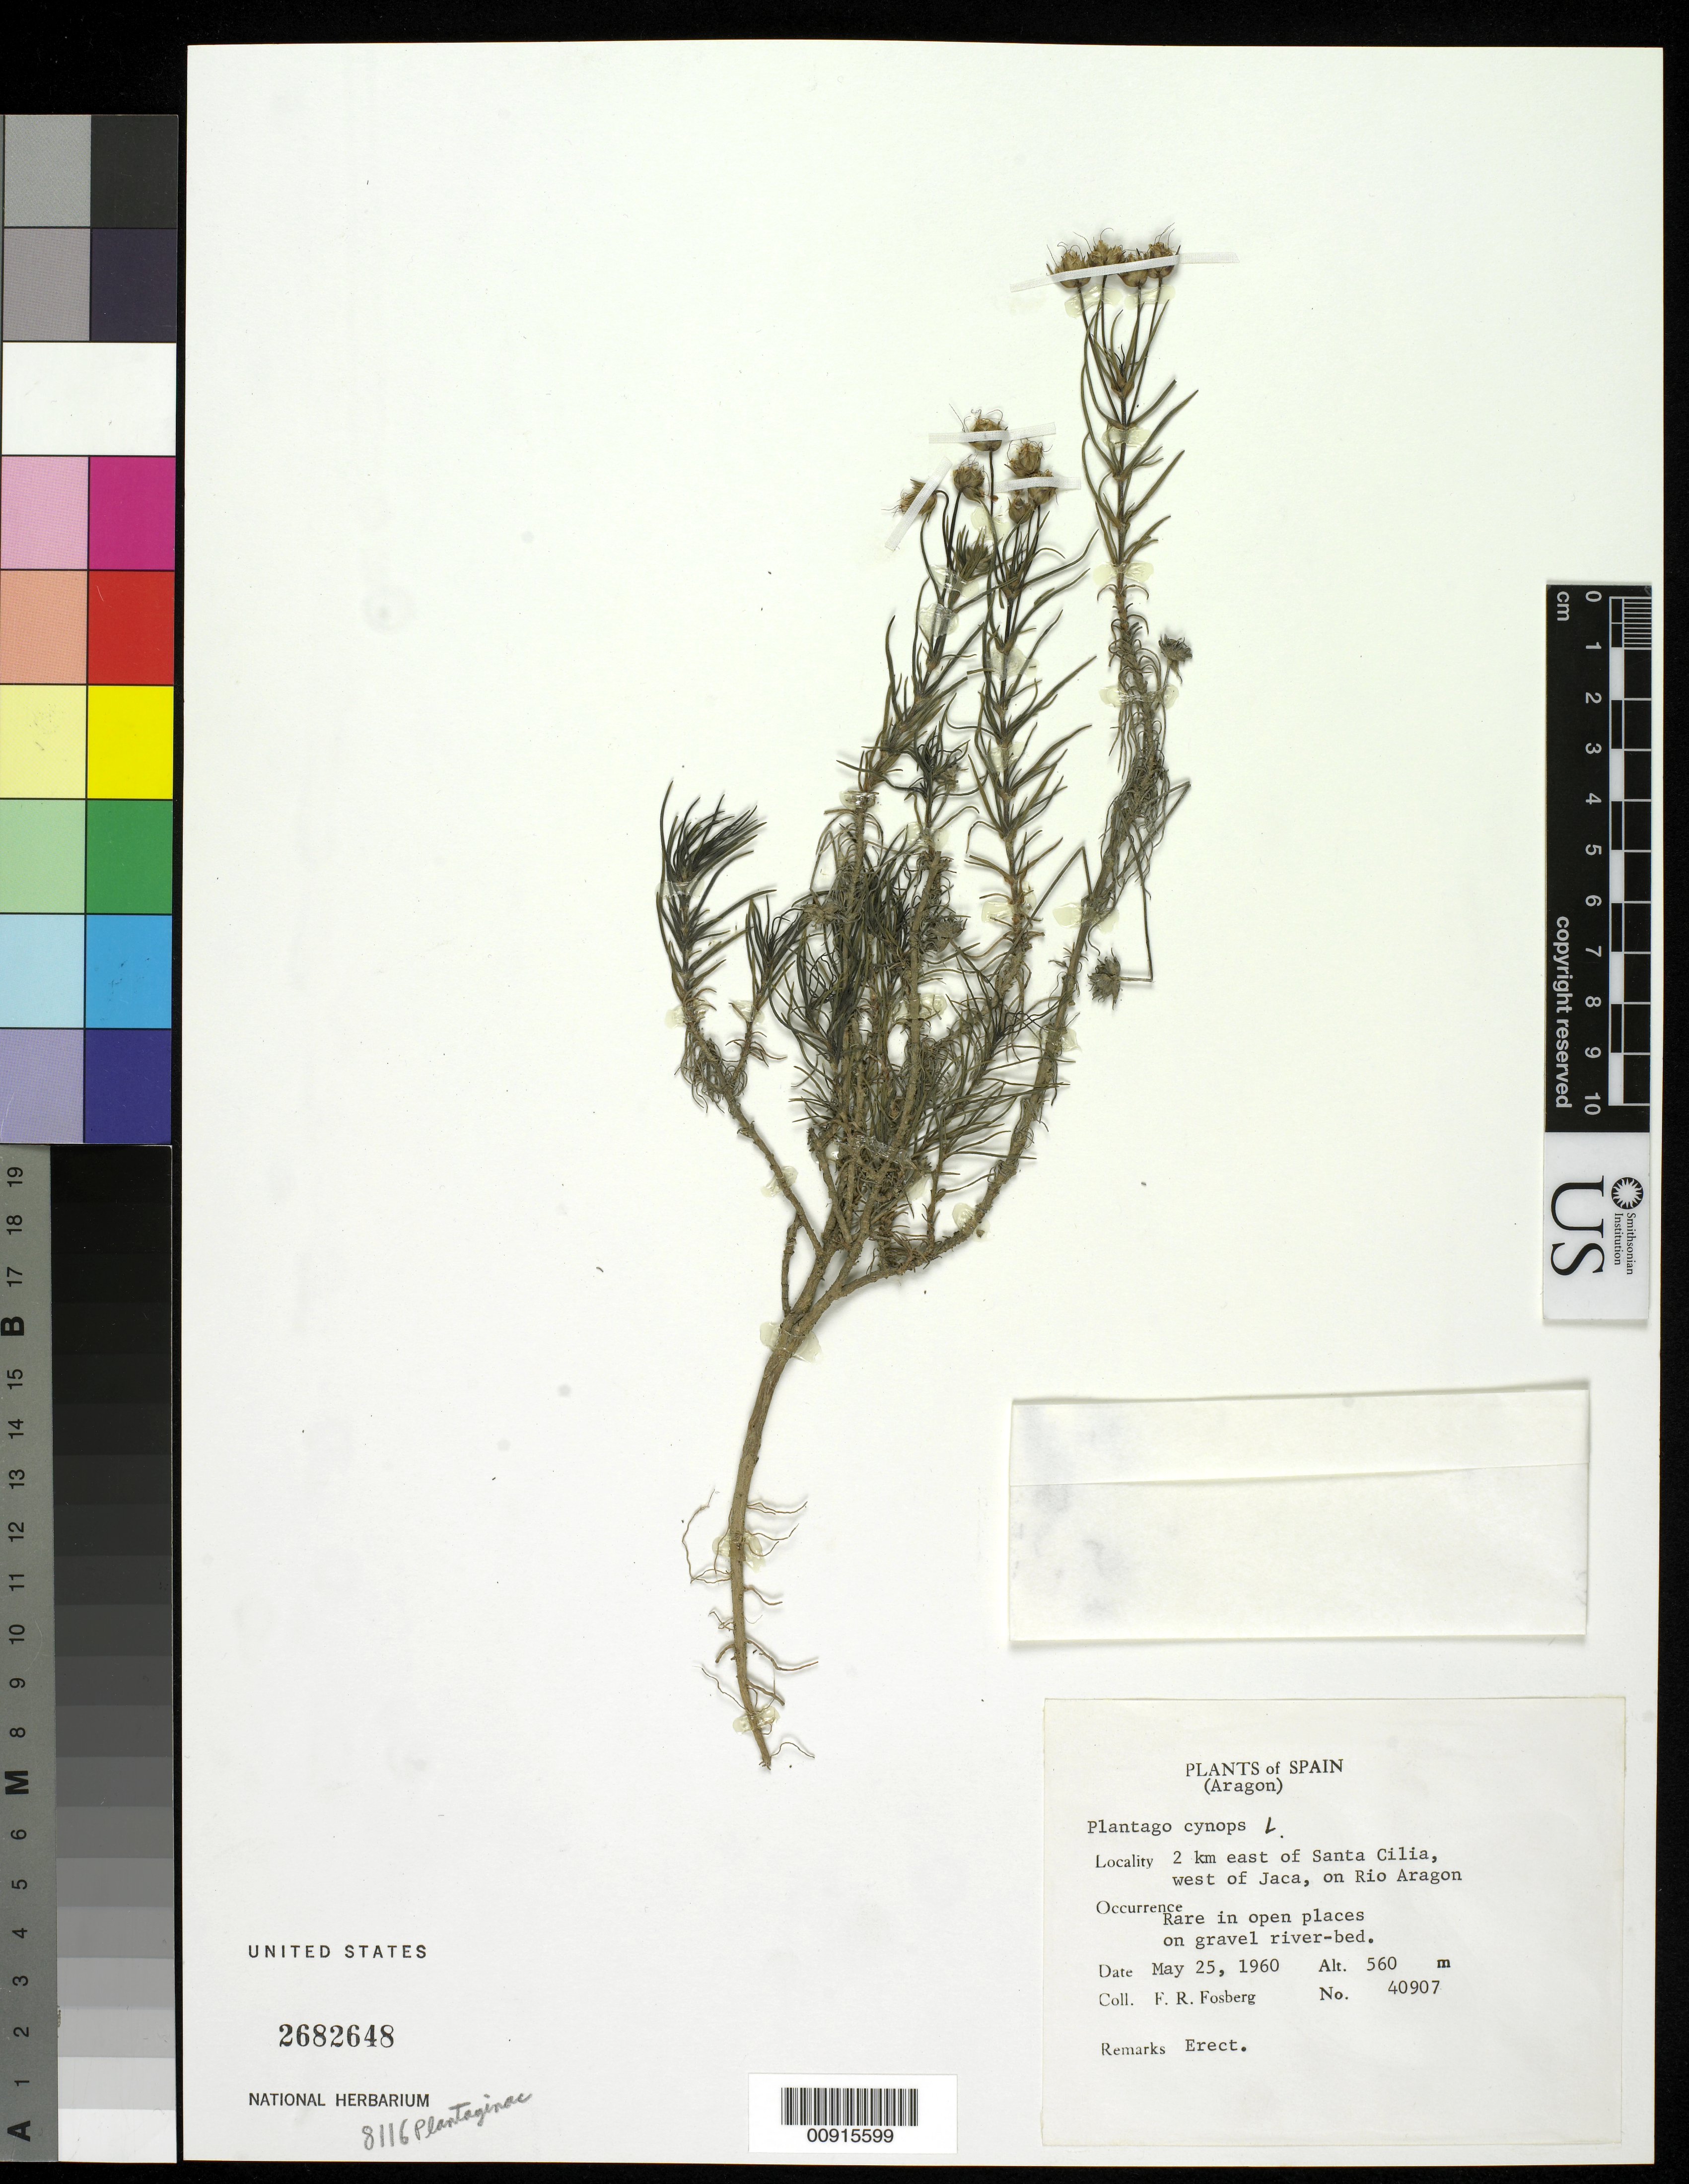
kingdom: Plantae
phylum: Tracheophyta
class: Magnoliopsida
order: Lamiales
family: Plantaginaceae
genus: Plantago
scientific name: Plantago sempervirens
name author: Crantz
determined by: Shipunov, Alexey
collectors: F. R. Fosberg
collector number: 40907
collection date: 1960-05-25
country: Spain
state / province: Aragon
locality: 2 km east of Santa Cilia, west of Jaca, on Rio Aragon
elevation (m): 560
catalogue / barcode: US 2682648